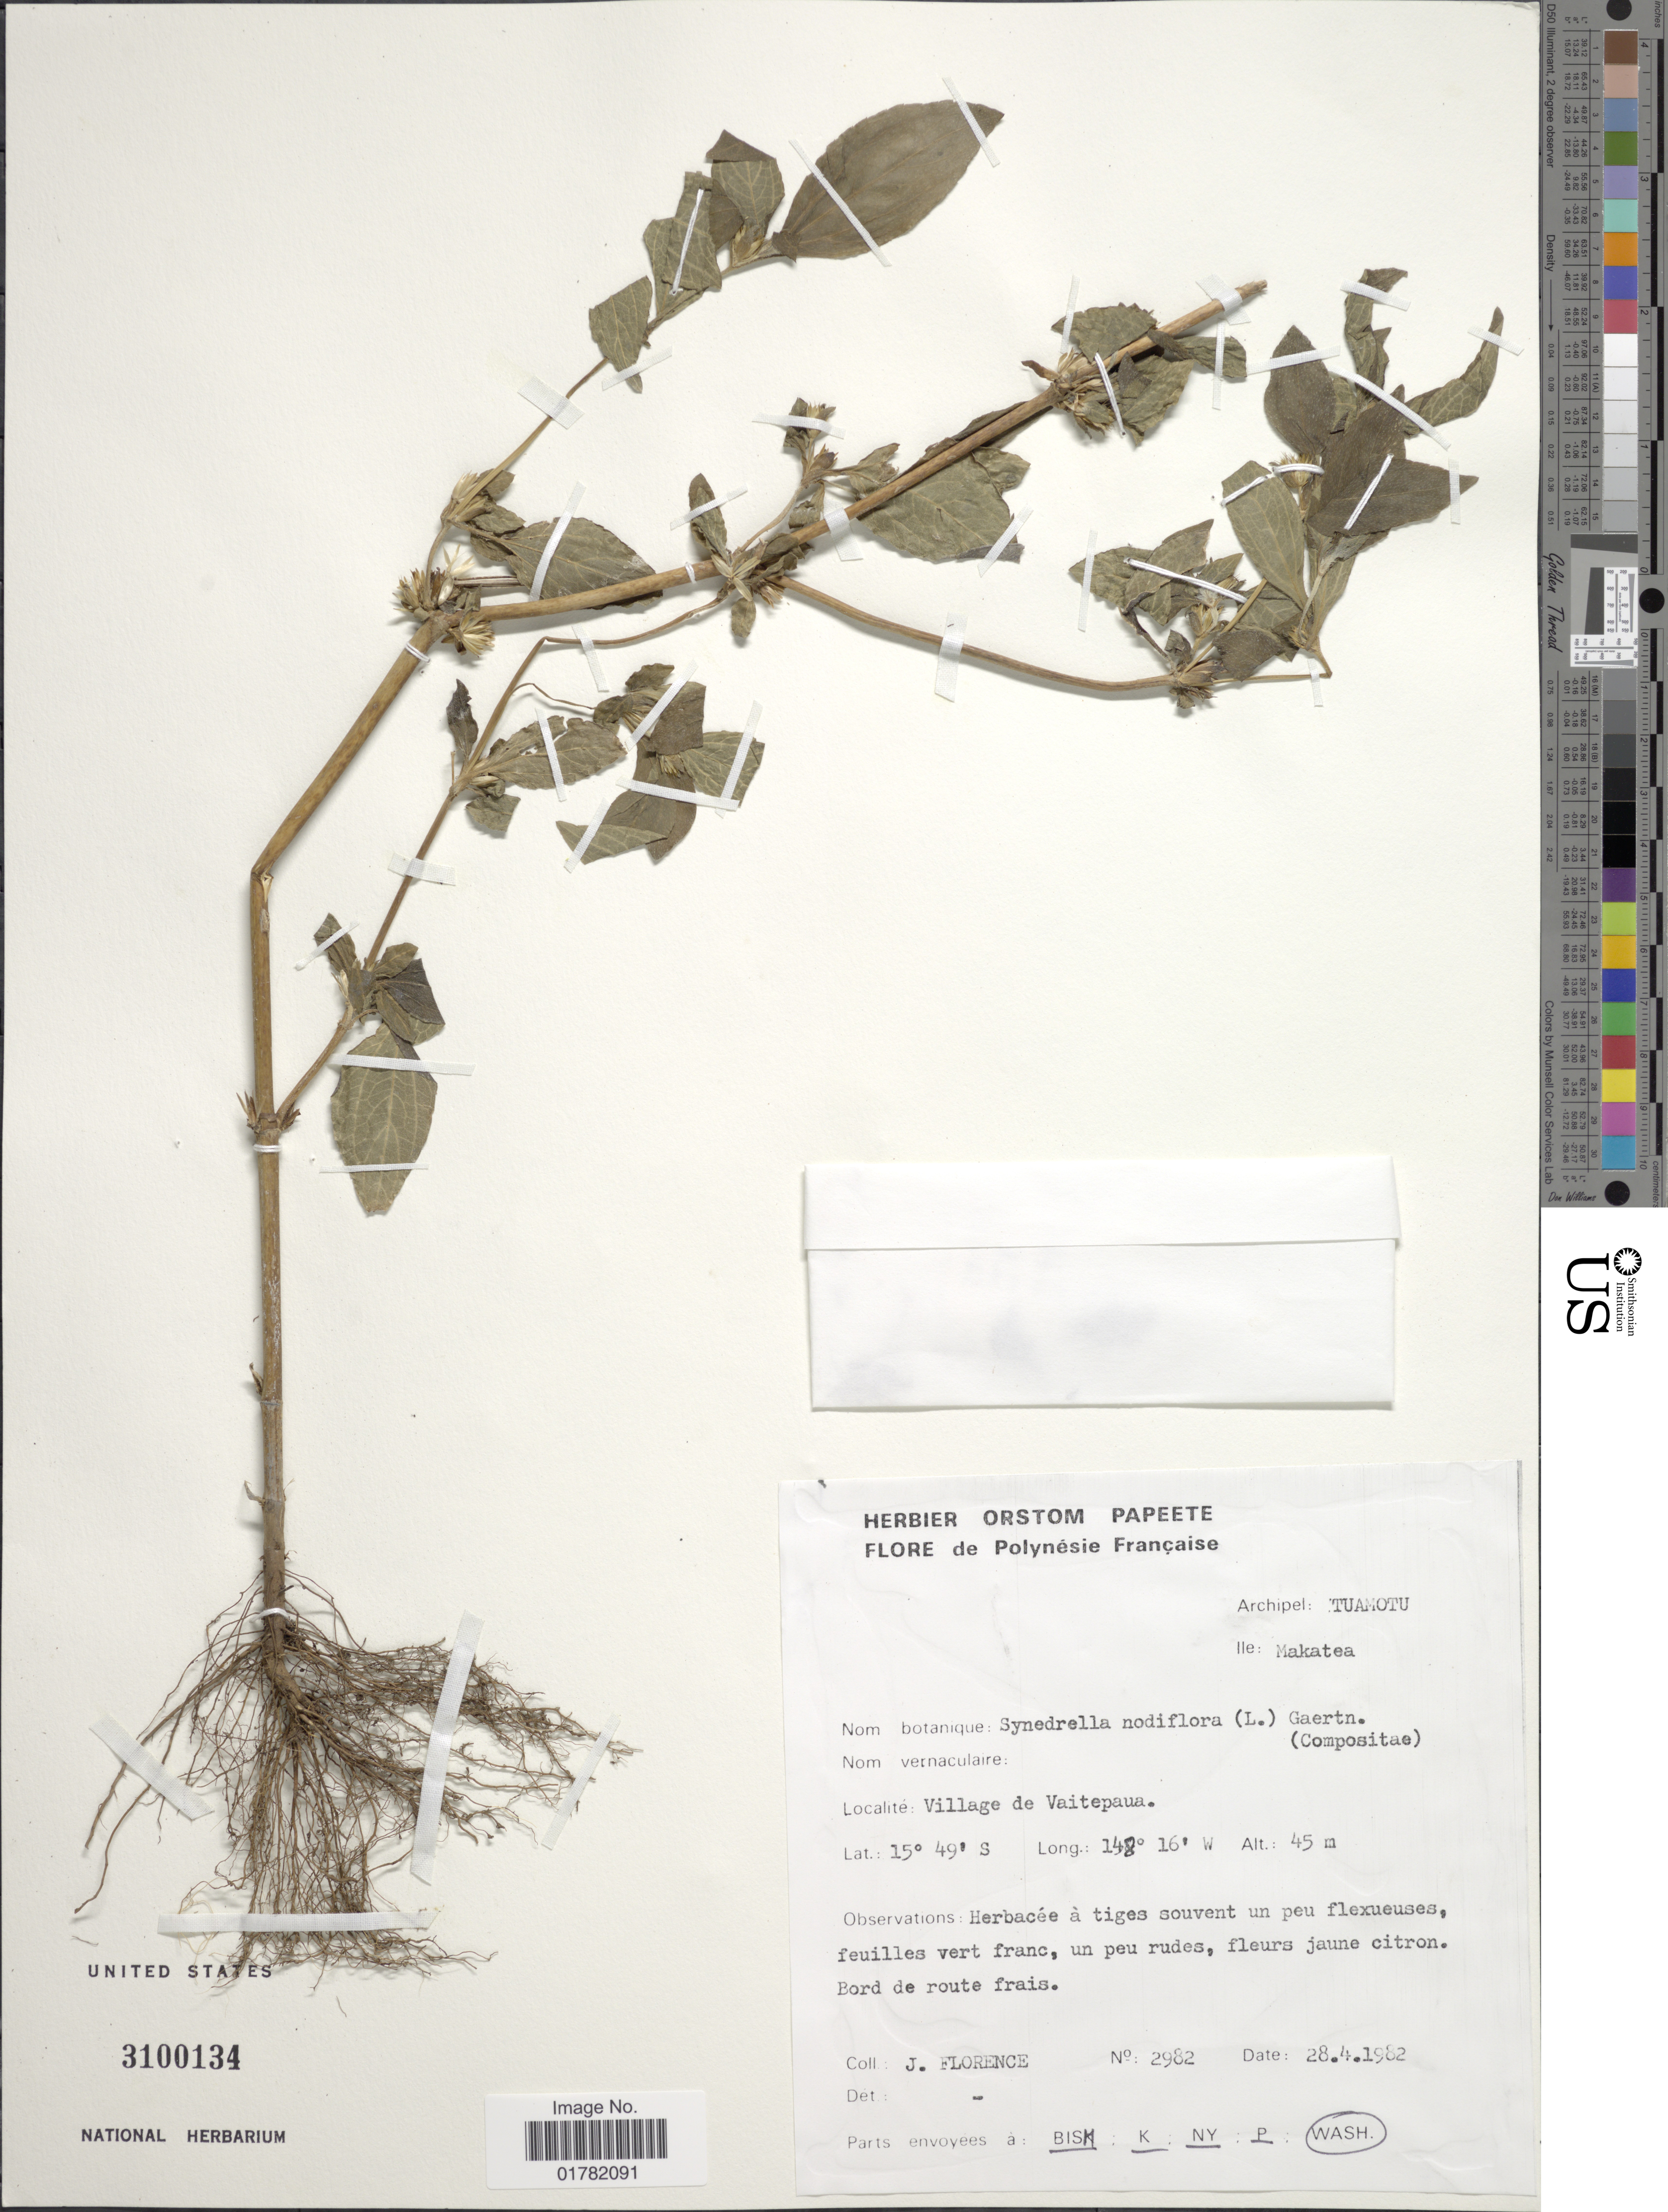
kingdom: Plantae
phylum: Tracheophyta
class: Magnoliopsida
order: Asterales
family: Asteraceae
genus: Synedrella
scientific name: Synedrella nodiflora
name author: (L.) Gaertn.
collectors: J. Florence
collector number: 2982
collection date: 1982-04-28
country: French Polynesia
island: Makatea [Aurora]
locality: Archipel: Tuamotu, Ile: Makatea, Village de Vaitepaua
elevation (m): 45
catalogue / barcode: US 3100134